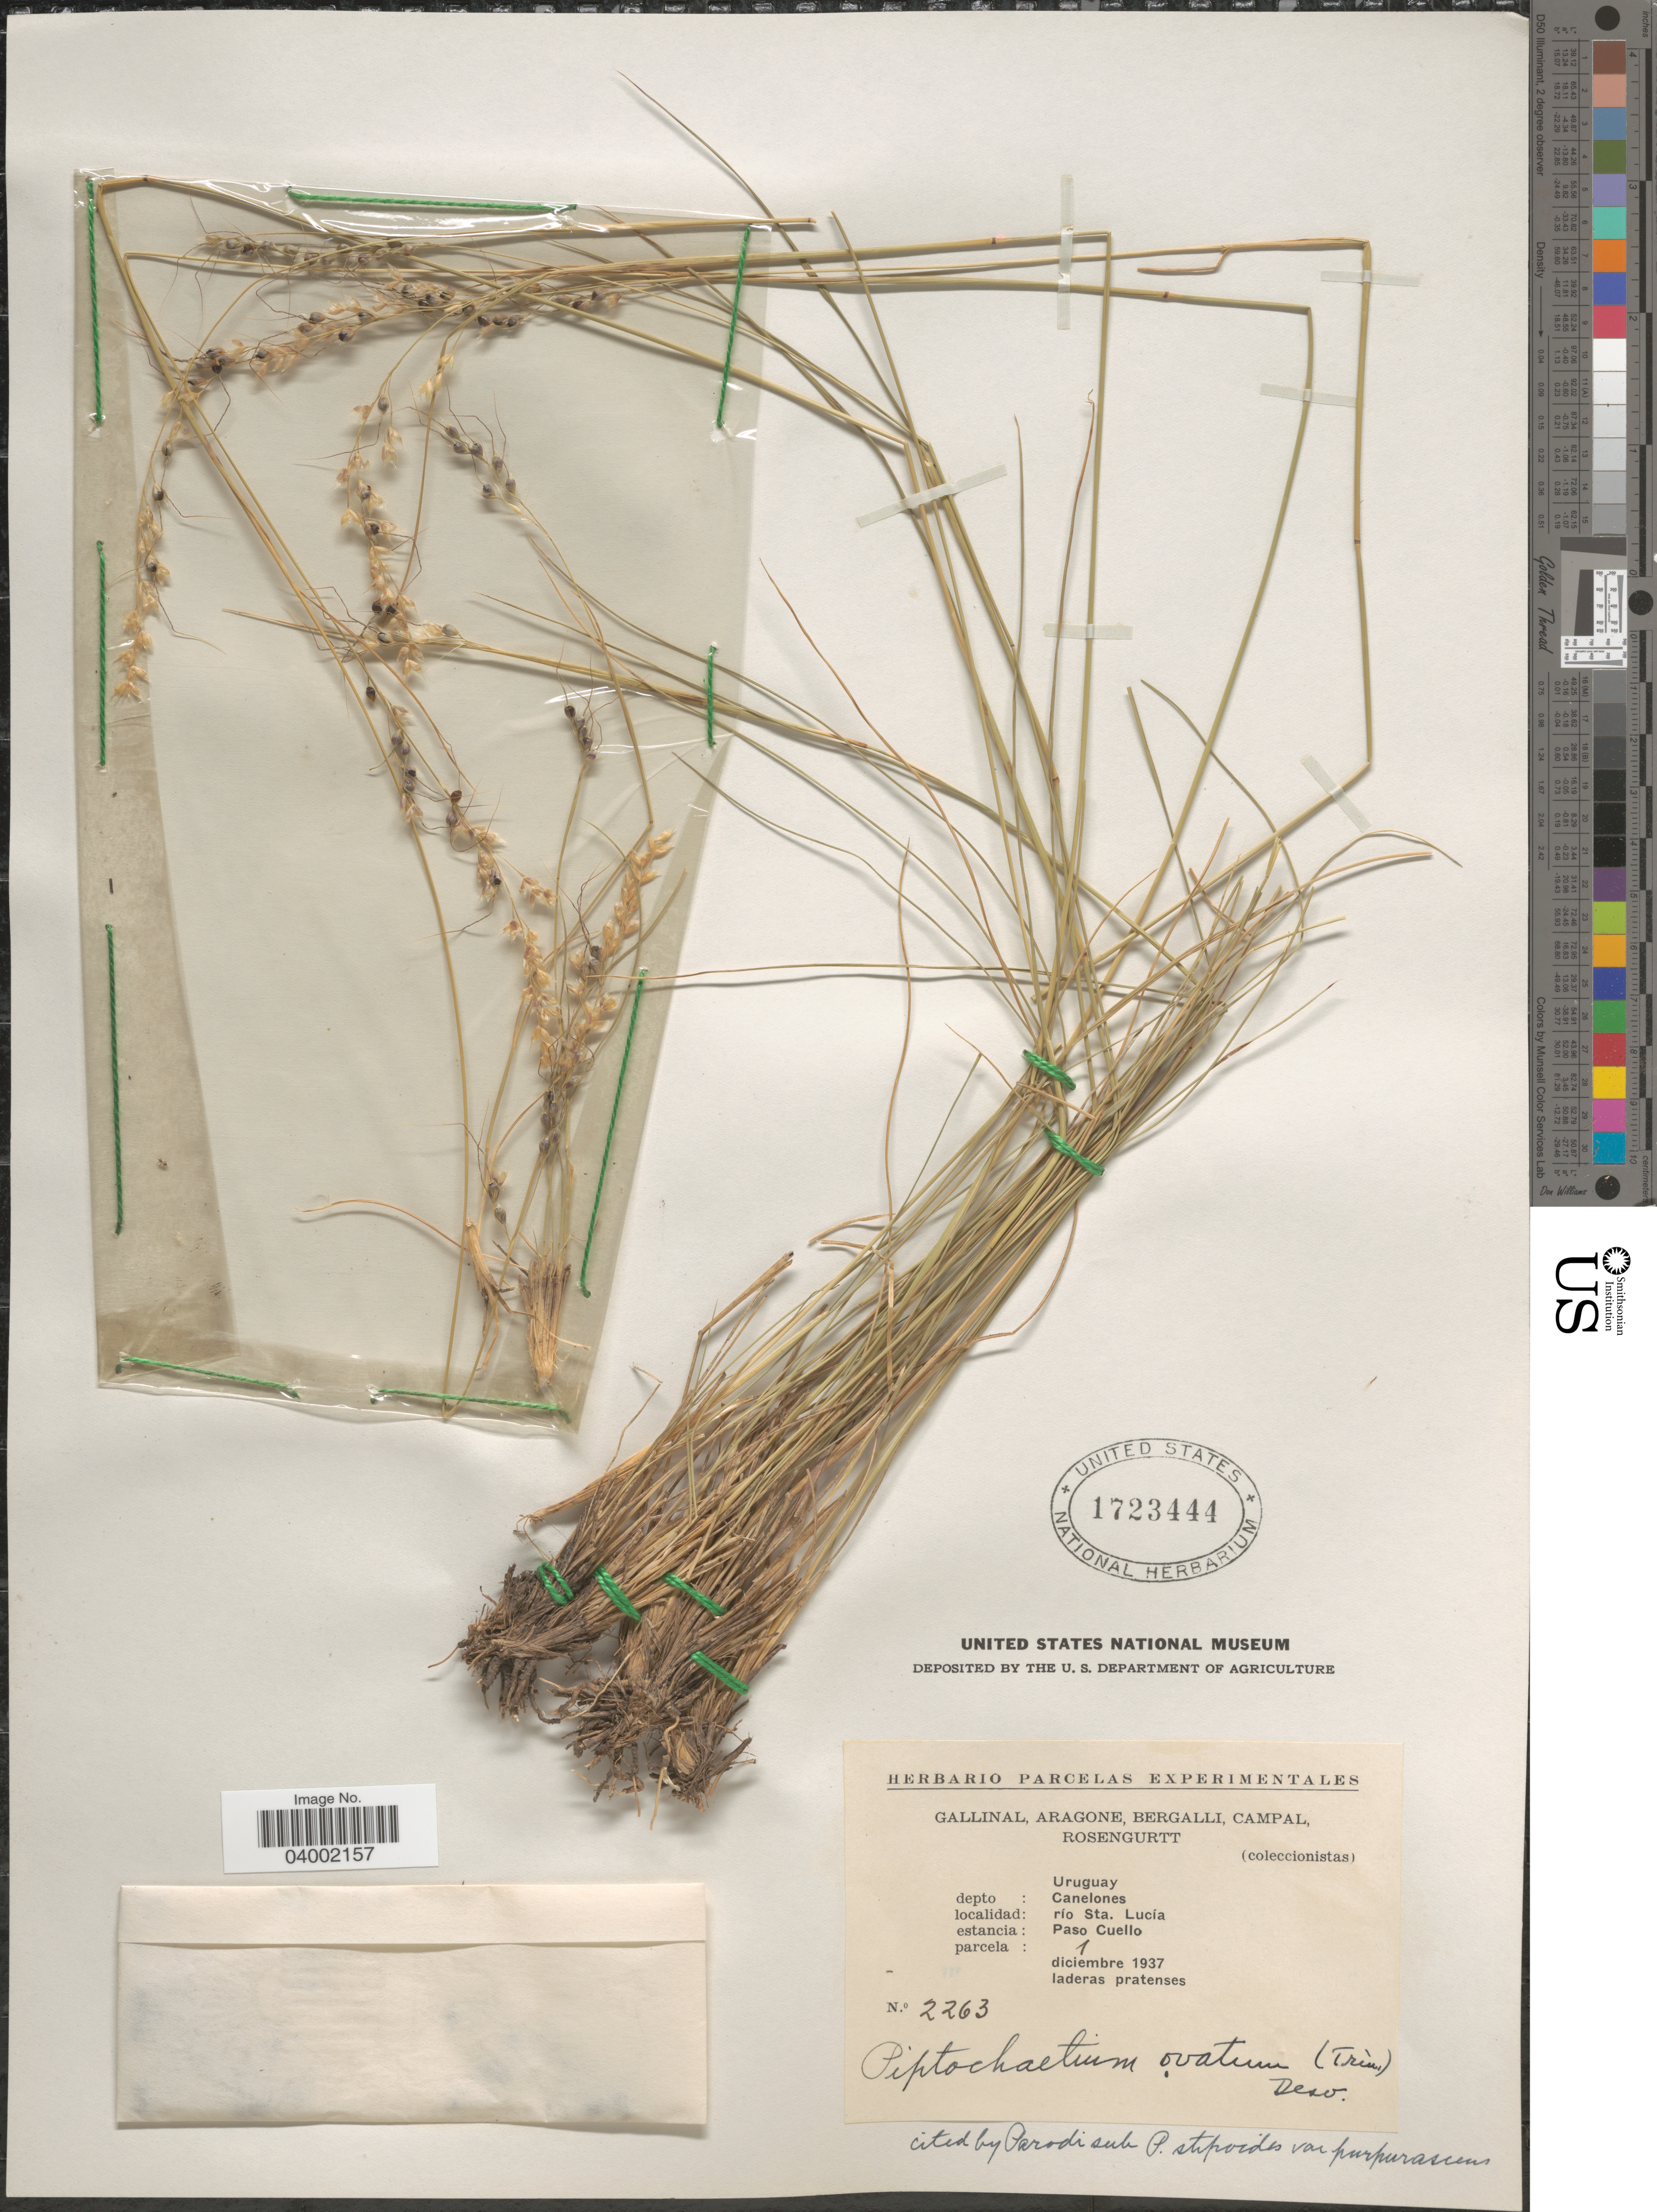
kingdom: Plantae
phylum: Tracheophyta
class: Liliopsida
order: Poales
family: Poaceae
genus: Piptochaetium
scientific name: Piptochaetium stipoides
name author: (Trin. & Rupr.) Hack. & Arechav.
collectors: -. Gallinal, -- Aragone, -- Bergalli, -- Campal & Rosengurtt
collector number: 2263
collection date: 1937-12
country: Uruguay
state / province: Canelones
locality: Depto: Canelones. Río Sta. Lucía. Estancia: Paso Cuello. Parcela: 1.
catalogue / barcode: US 1723444